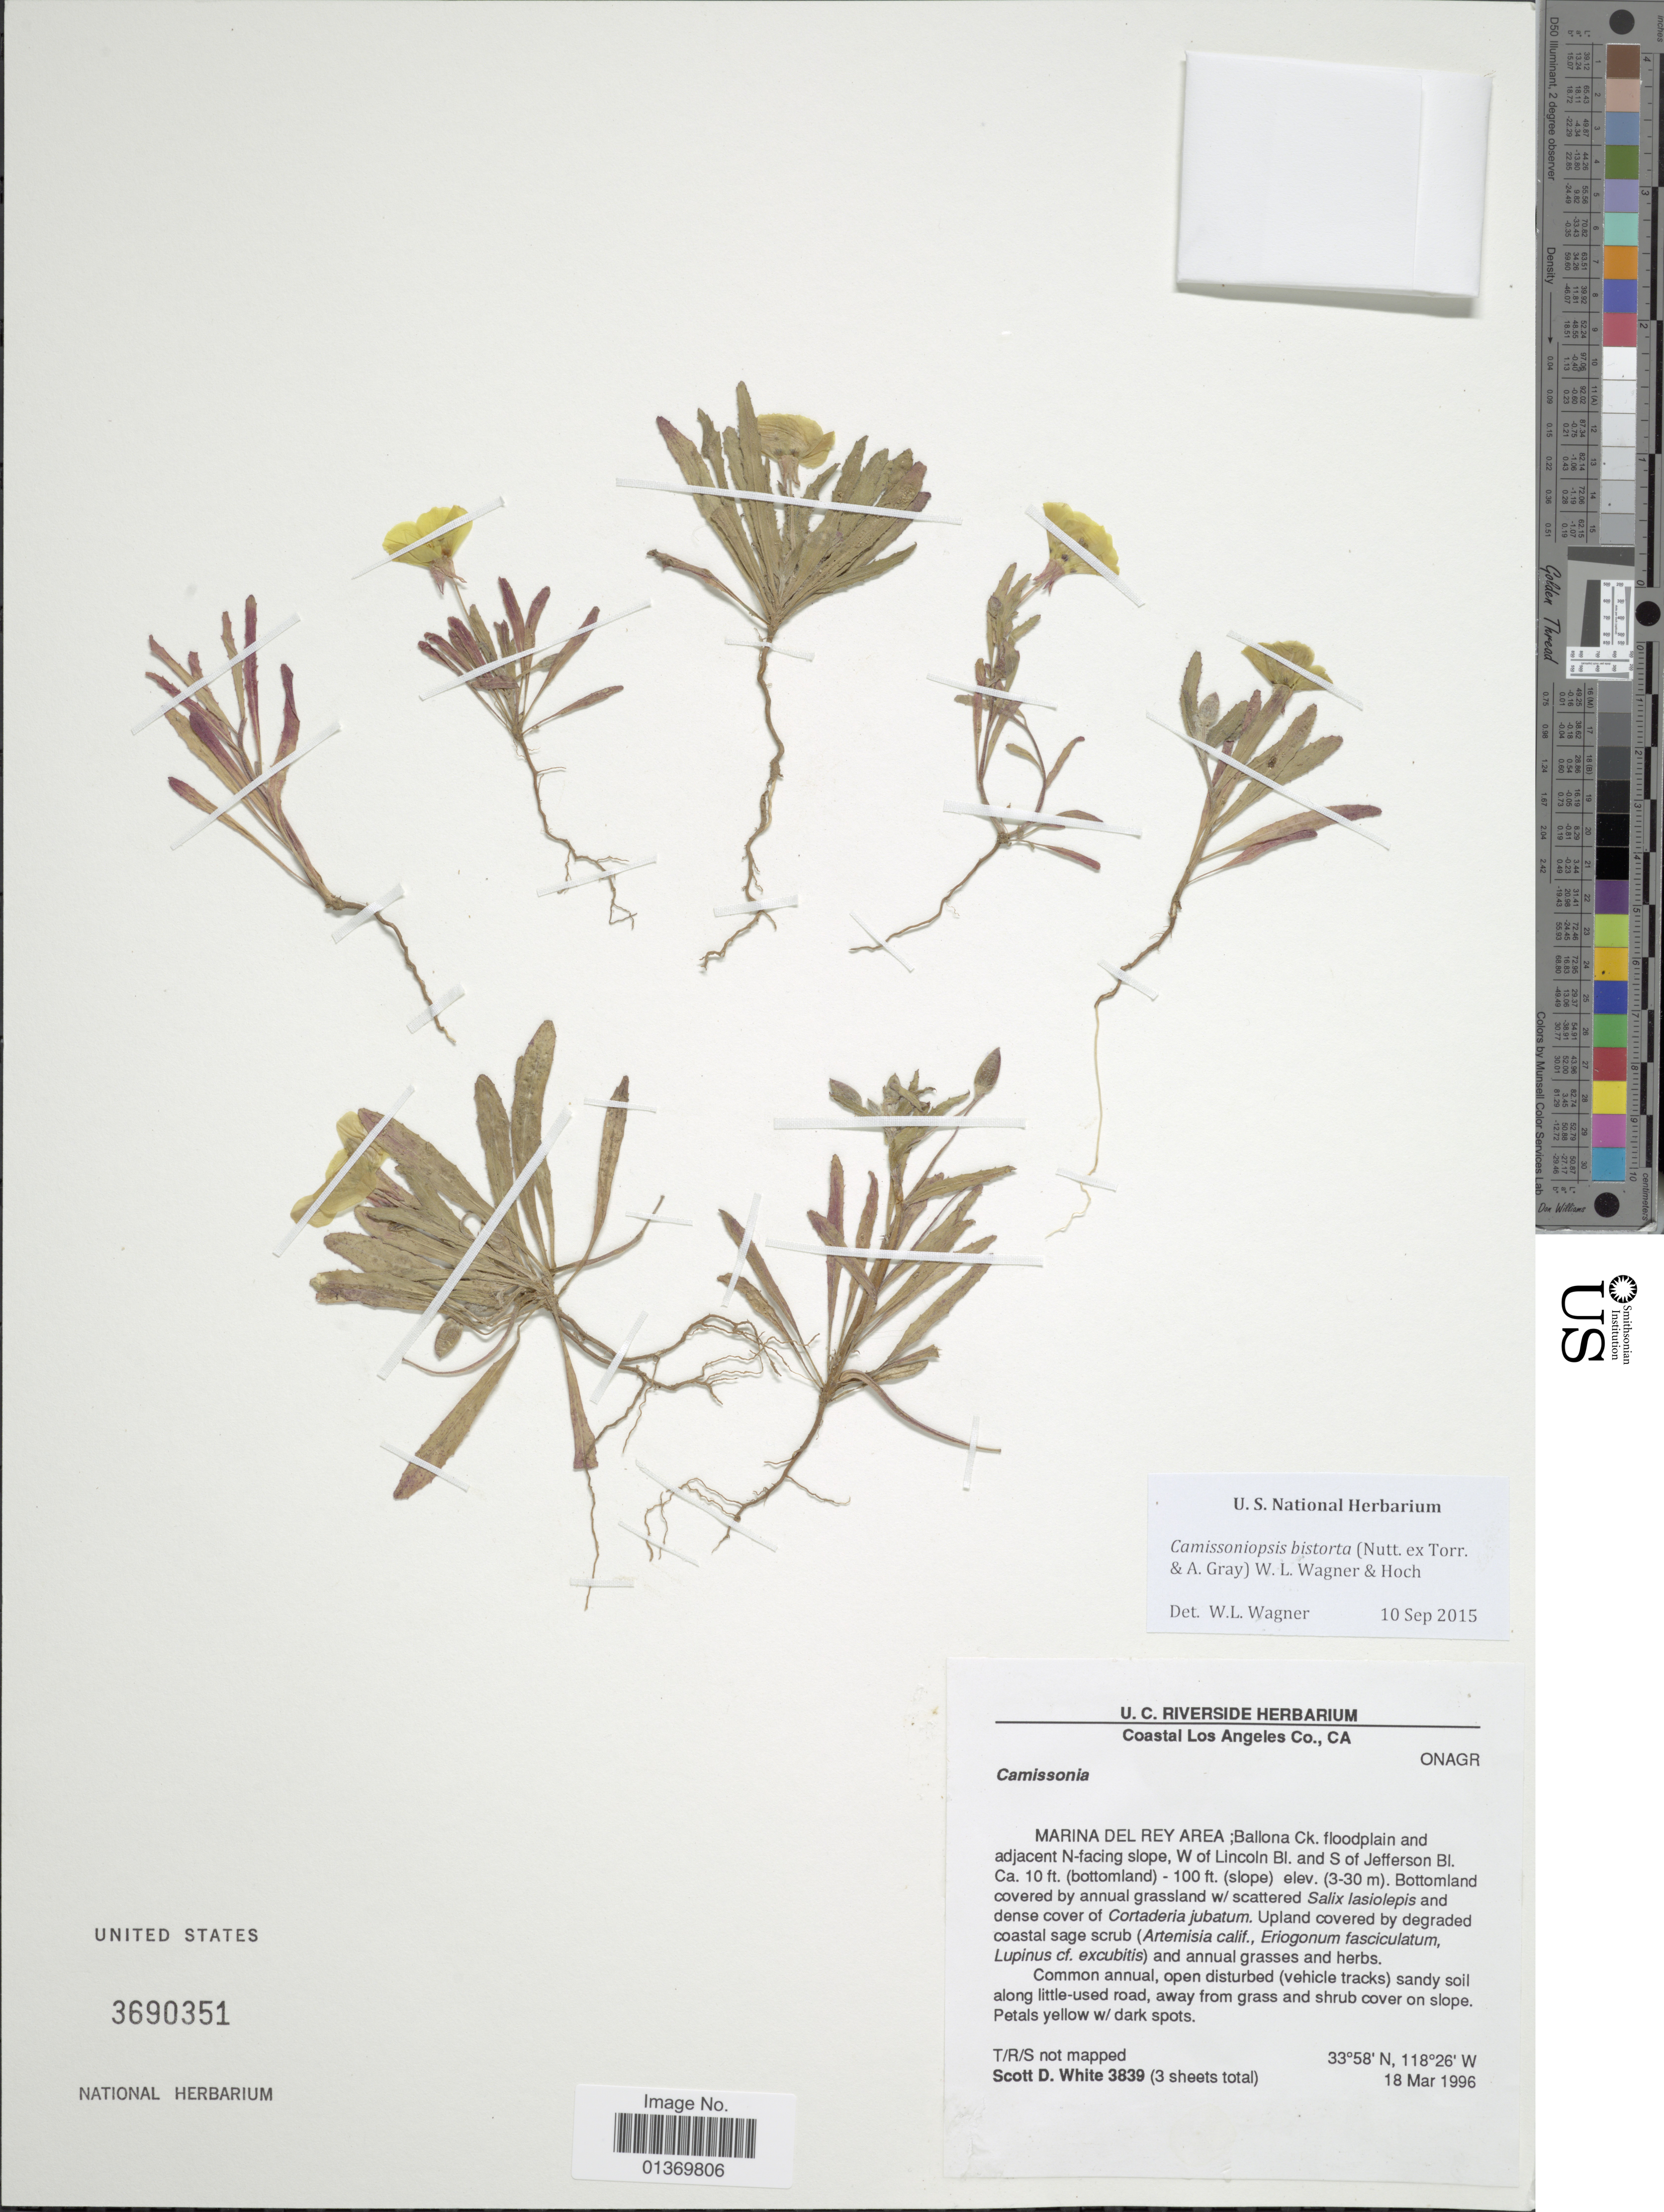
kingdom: Plantae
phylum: Tracheophyta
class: Magnoliopsida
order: Myrtales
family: Onagraceae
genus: Camissoniopsis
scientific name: Camissoniopsis bistorta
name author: (Nutt. ex Torr. & A. Gray) W.L. Wagner & Hoch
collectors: S. White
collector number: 3839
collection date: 1996-03-18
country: United States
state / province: California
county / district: Los Angeles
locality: Coastal Los Angeles Co., Marina Del Rey Area; Ballona Ck. floodplain and adjacent N-facing slope, W of Lincoln Bl. and S of Jefferson Bl.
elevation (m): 3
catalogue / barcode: US 3690351